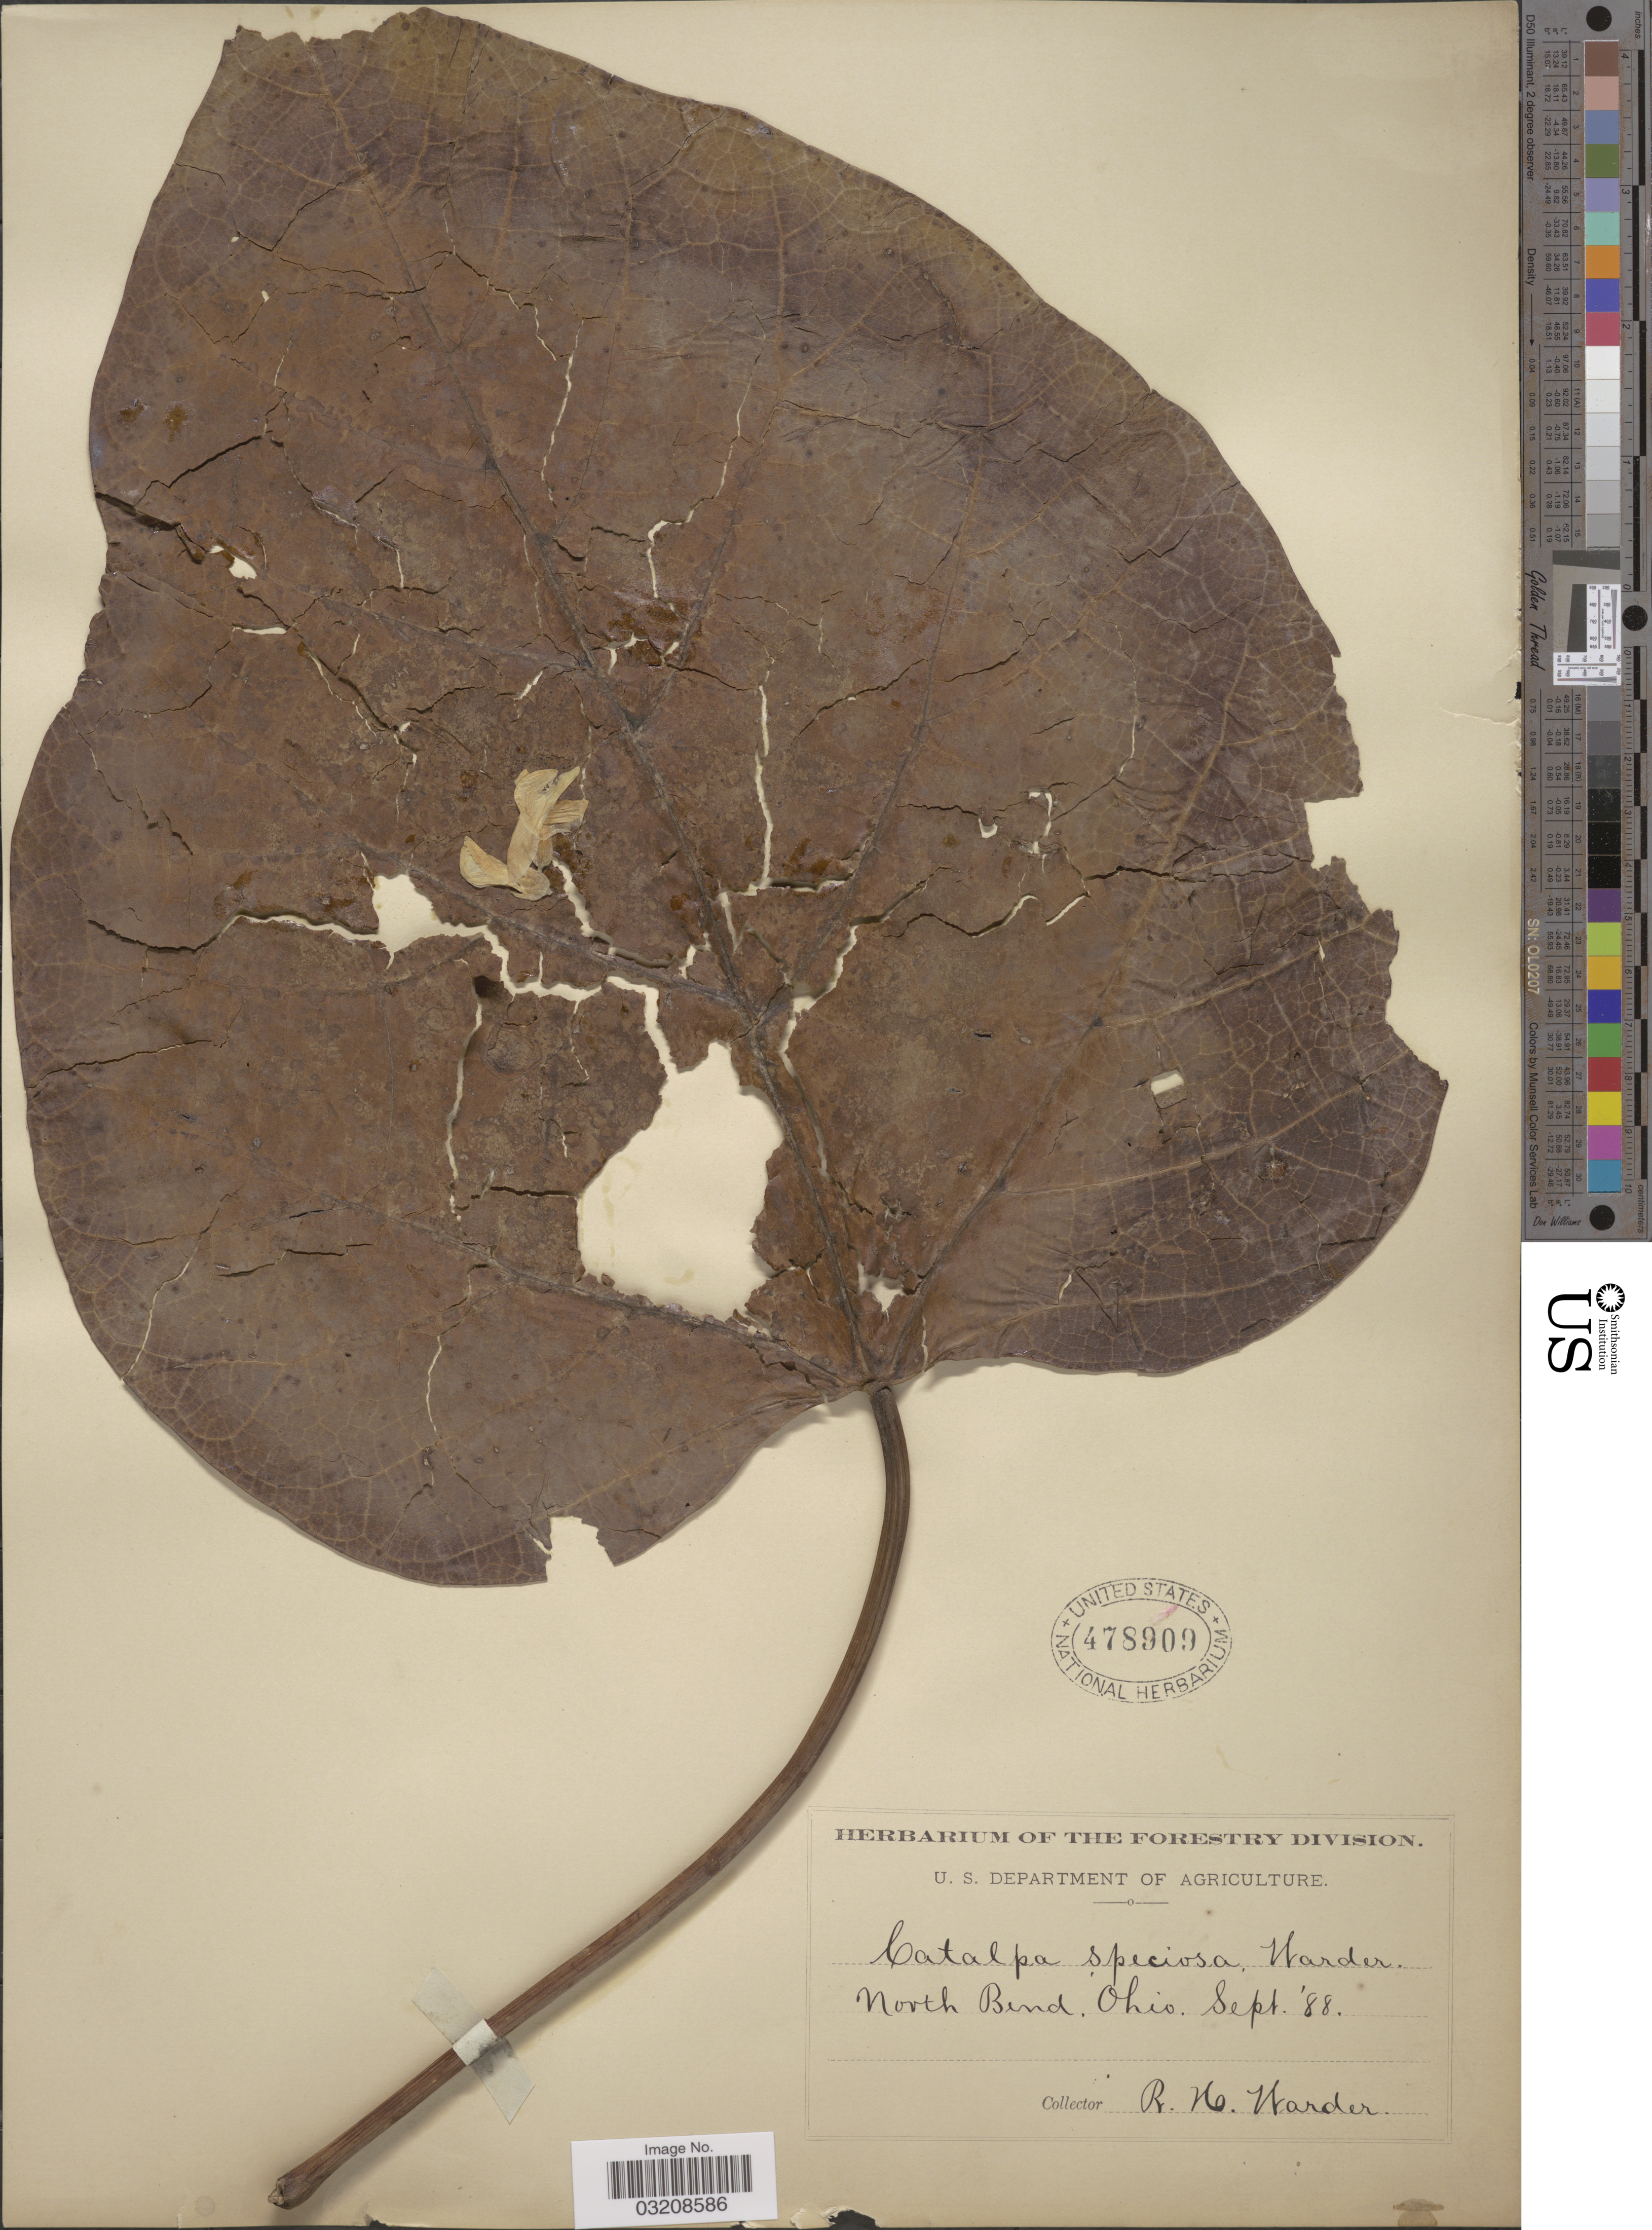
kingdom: Plantae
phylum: Tracheophyta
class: Magnoliopsida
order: Lamiales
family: Bignoniaceae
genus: Catalpa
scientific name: Catalpa speciosa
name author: (Warder) Warder ex Engelm.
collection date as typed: Transcribed d/m/y: /9/88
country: United States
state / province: Ohio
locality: North Bend.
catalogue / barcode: US 478909